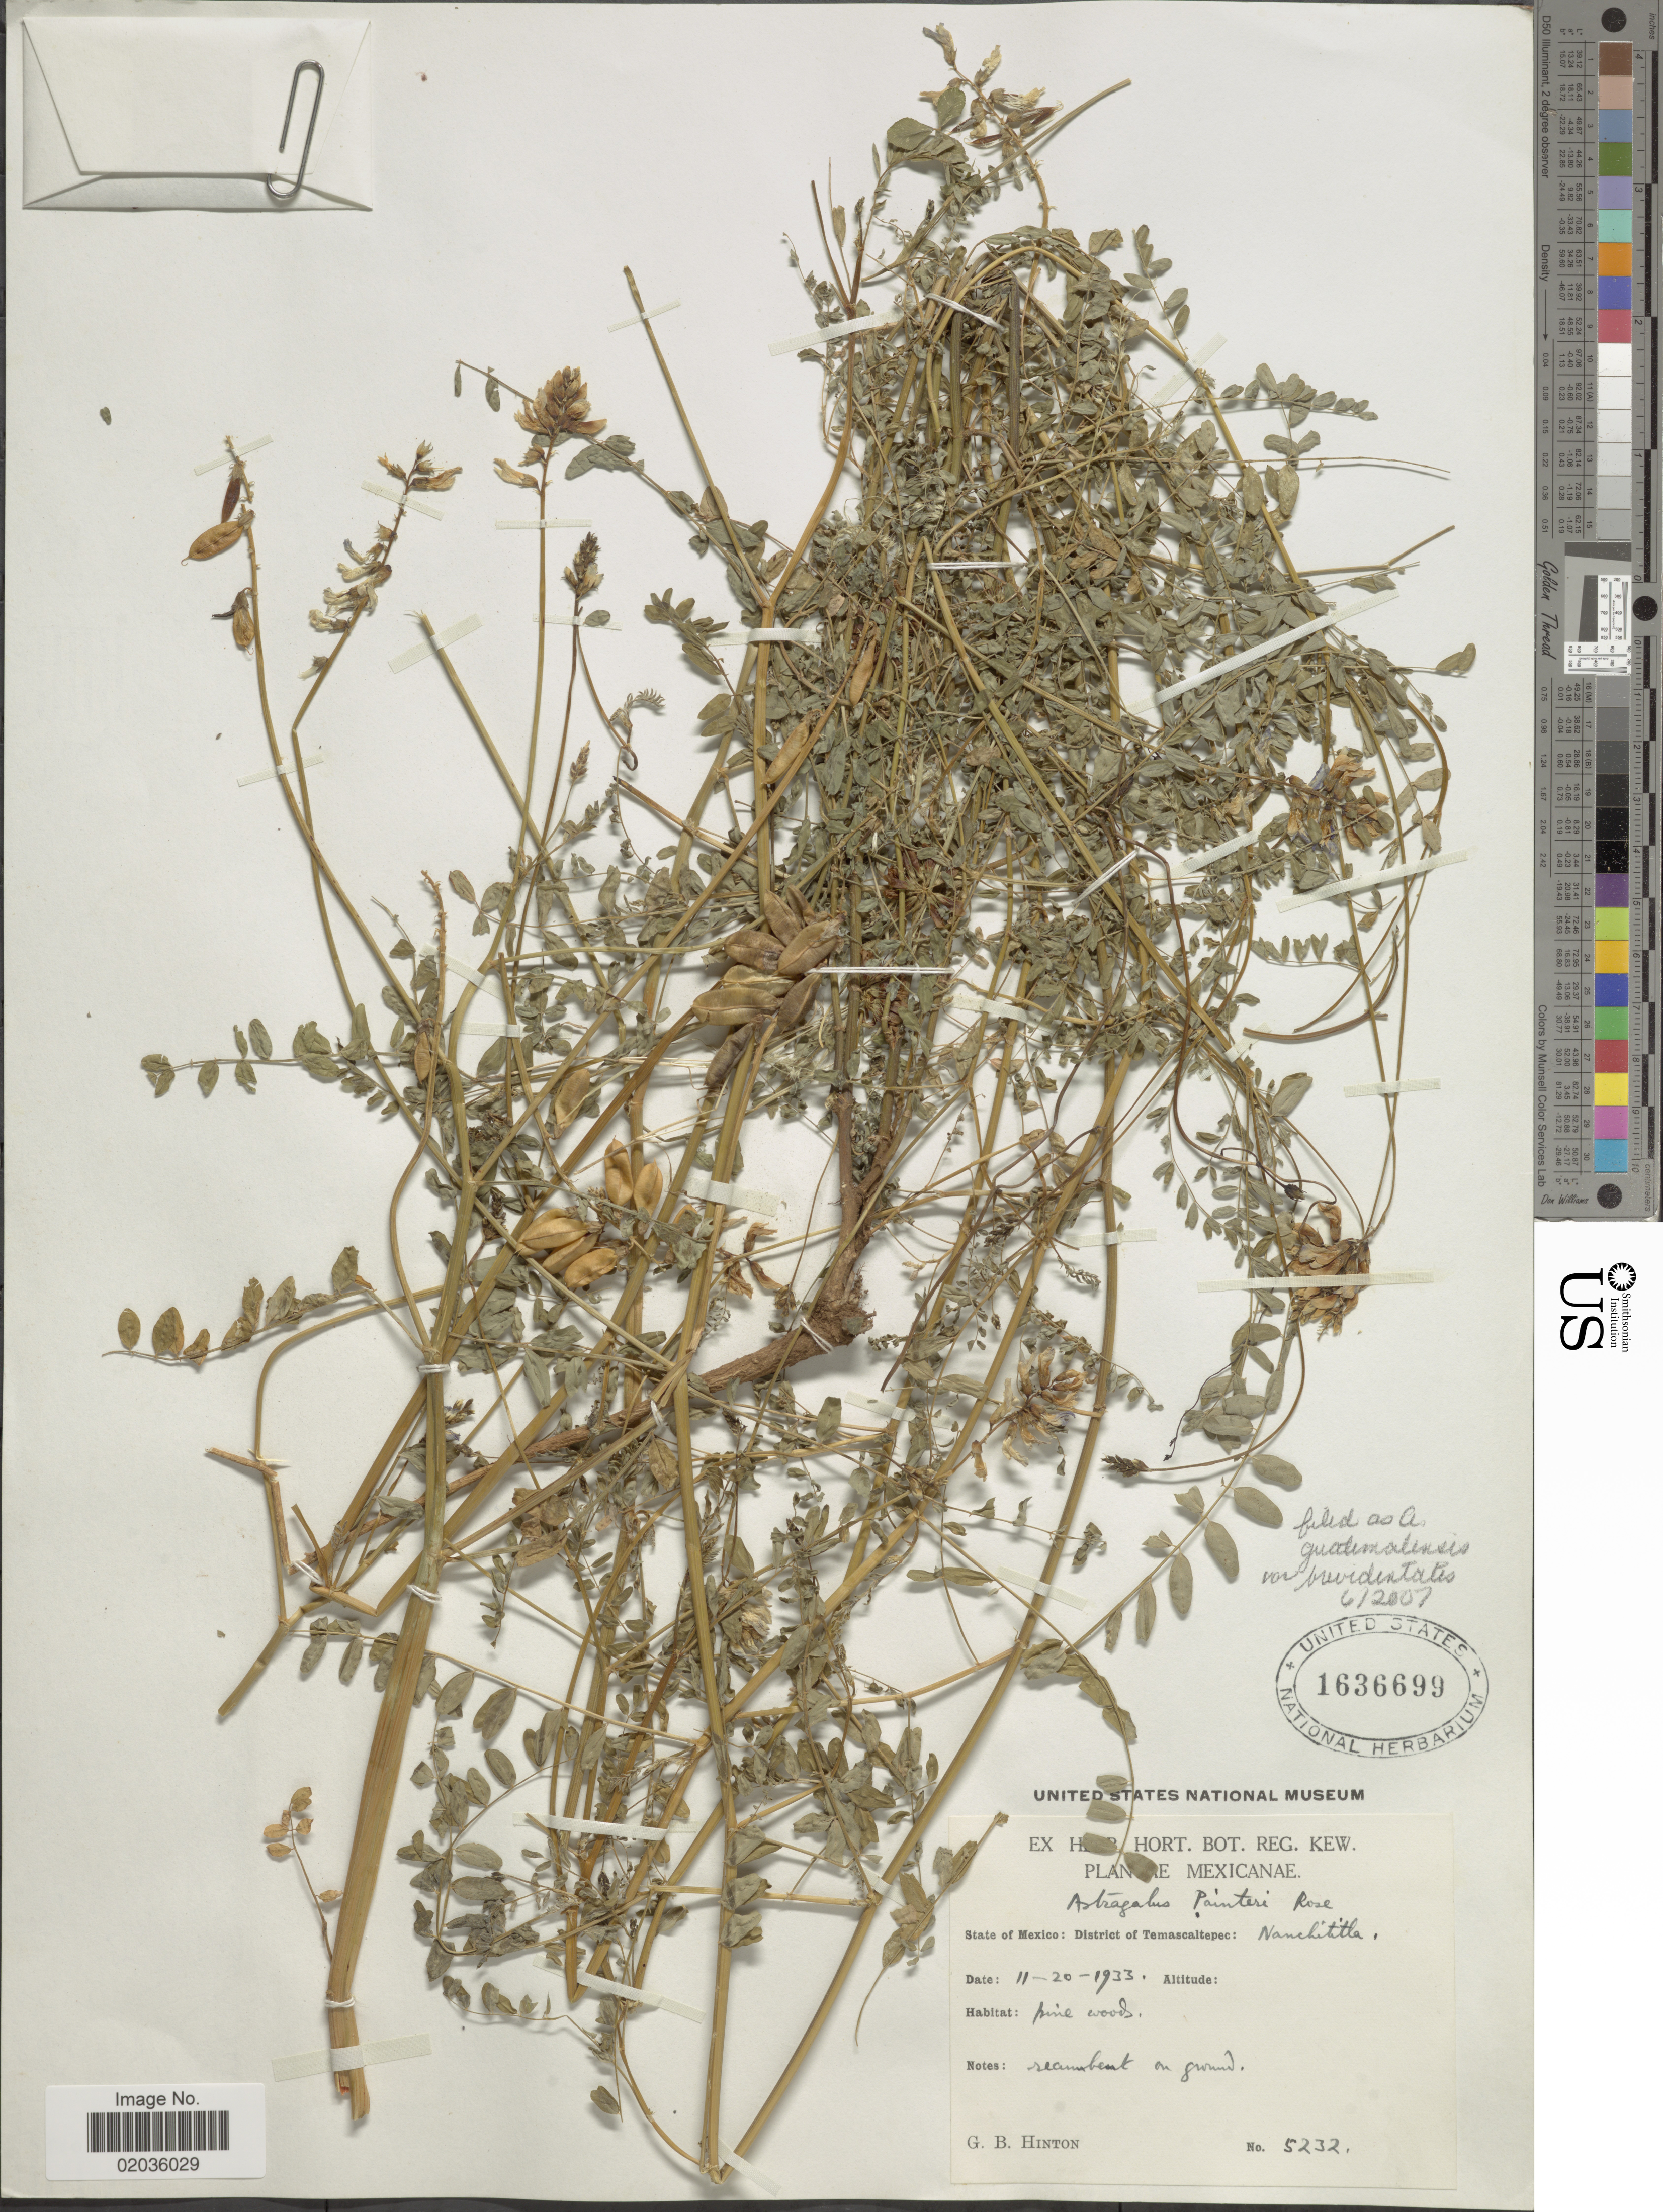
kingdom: Plantae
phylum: Tracheophyta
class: Magnoliopsida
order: Fabales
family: Fabaceae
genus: Astragalus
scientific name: Astragalus guatemalensis var. brevidentatus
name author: (Hemsl.) Barneby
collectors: G. B. Hinton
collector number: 5232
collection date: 1933-11-20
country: Mexico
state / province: México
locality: State of Mexico: District of Temascaltepec: Nanchititla.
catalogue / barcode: US 1636699